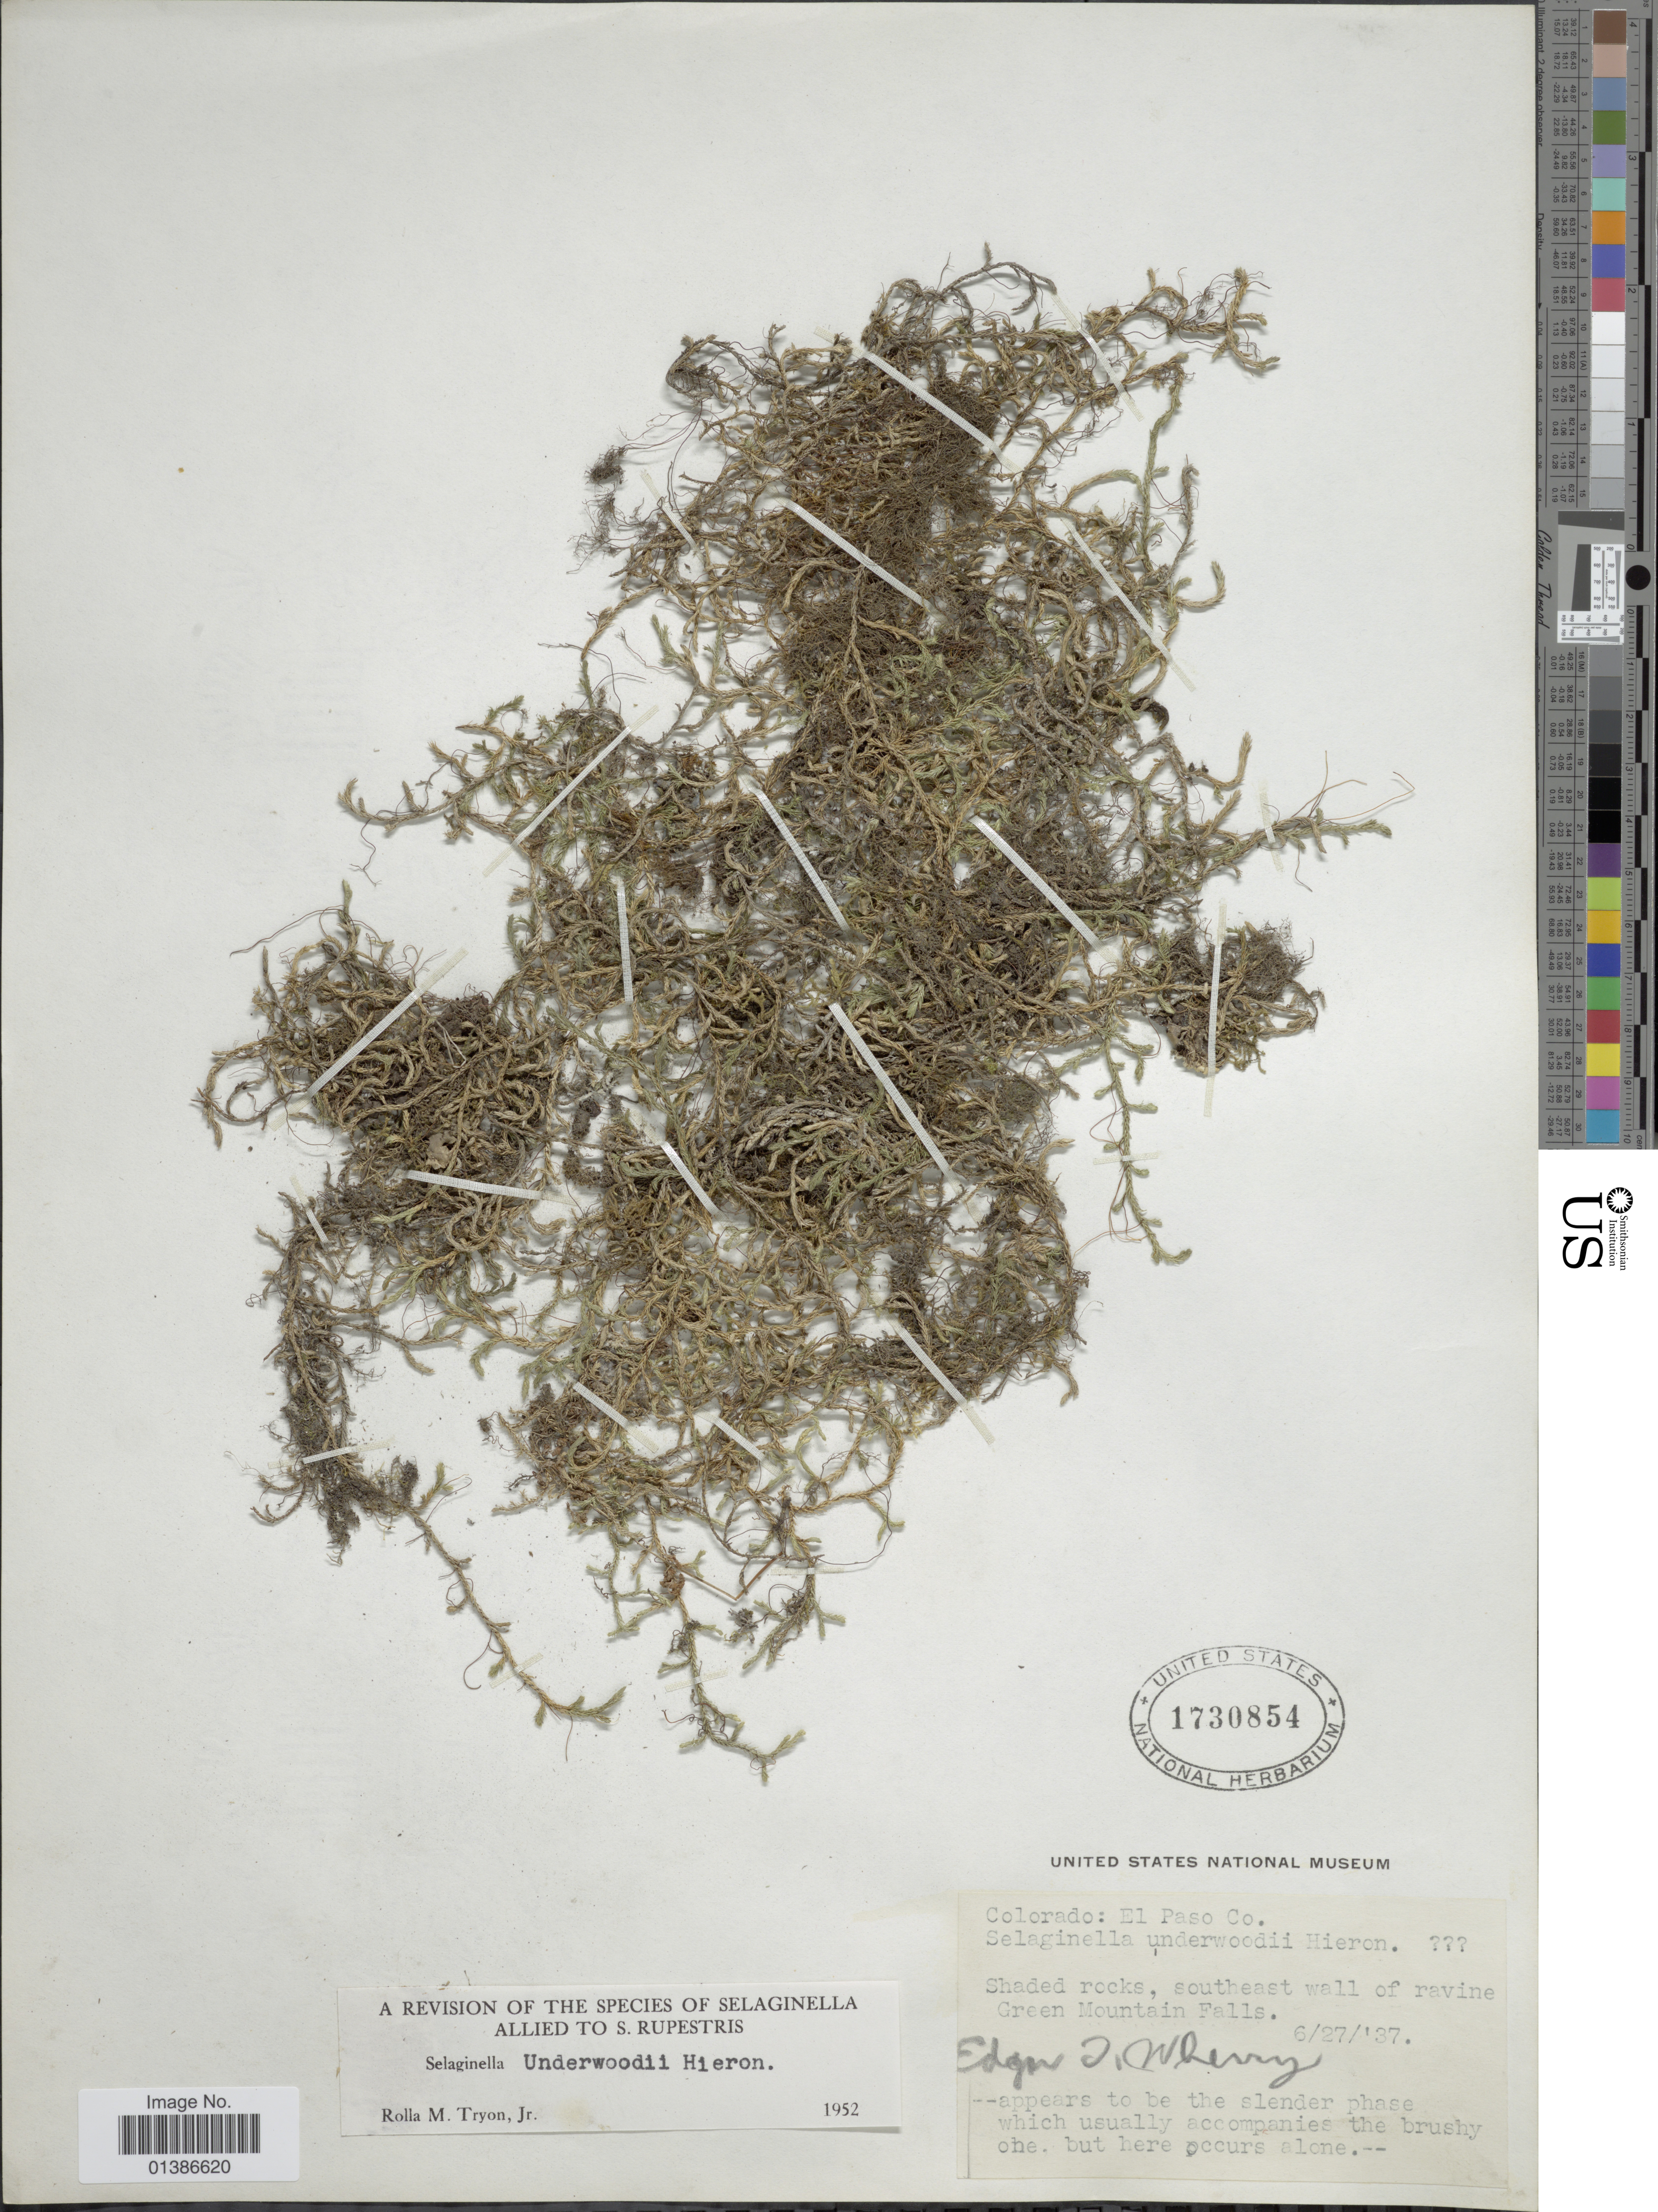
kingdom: Plantae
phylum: Tracheophyta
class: Lycopodiopsida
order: Selaginellales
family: Selaginellaceae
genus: Selaginella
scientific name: Selaginella underwoodii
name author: Hieron.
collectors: E. T. Wherry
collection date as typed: Transcribed d/m/y: 27/6/37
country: United States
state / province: Colorado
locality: El Paso Co. Shaded rocks, southeast wall of ravine Green Mountain Falls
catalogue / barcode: US 1730854